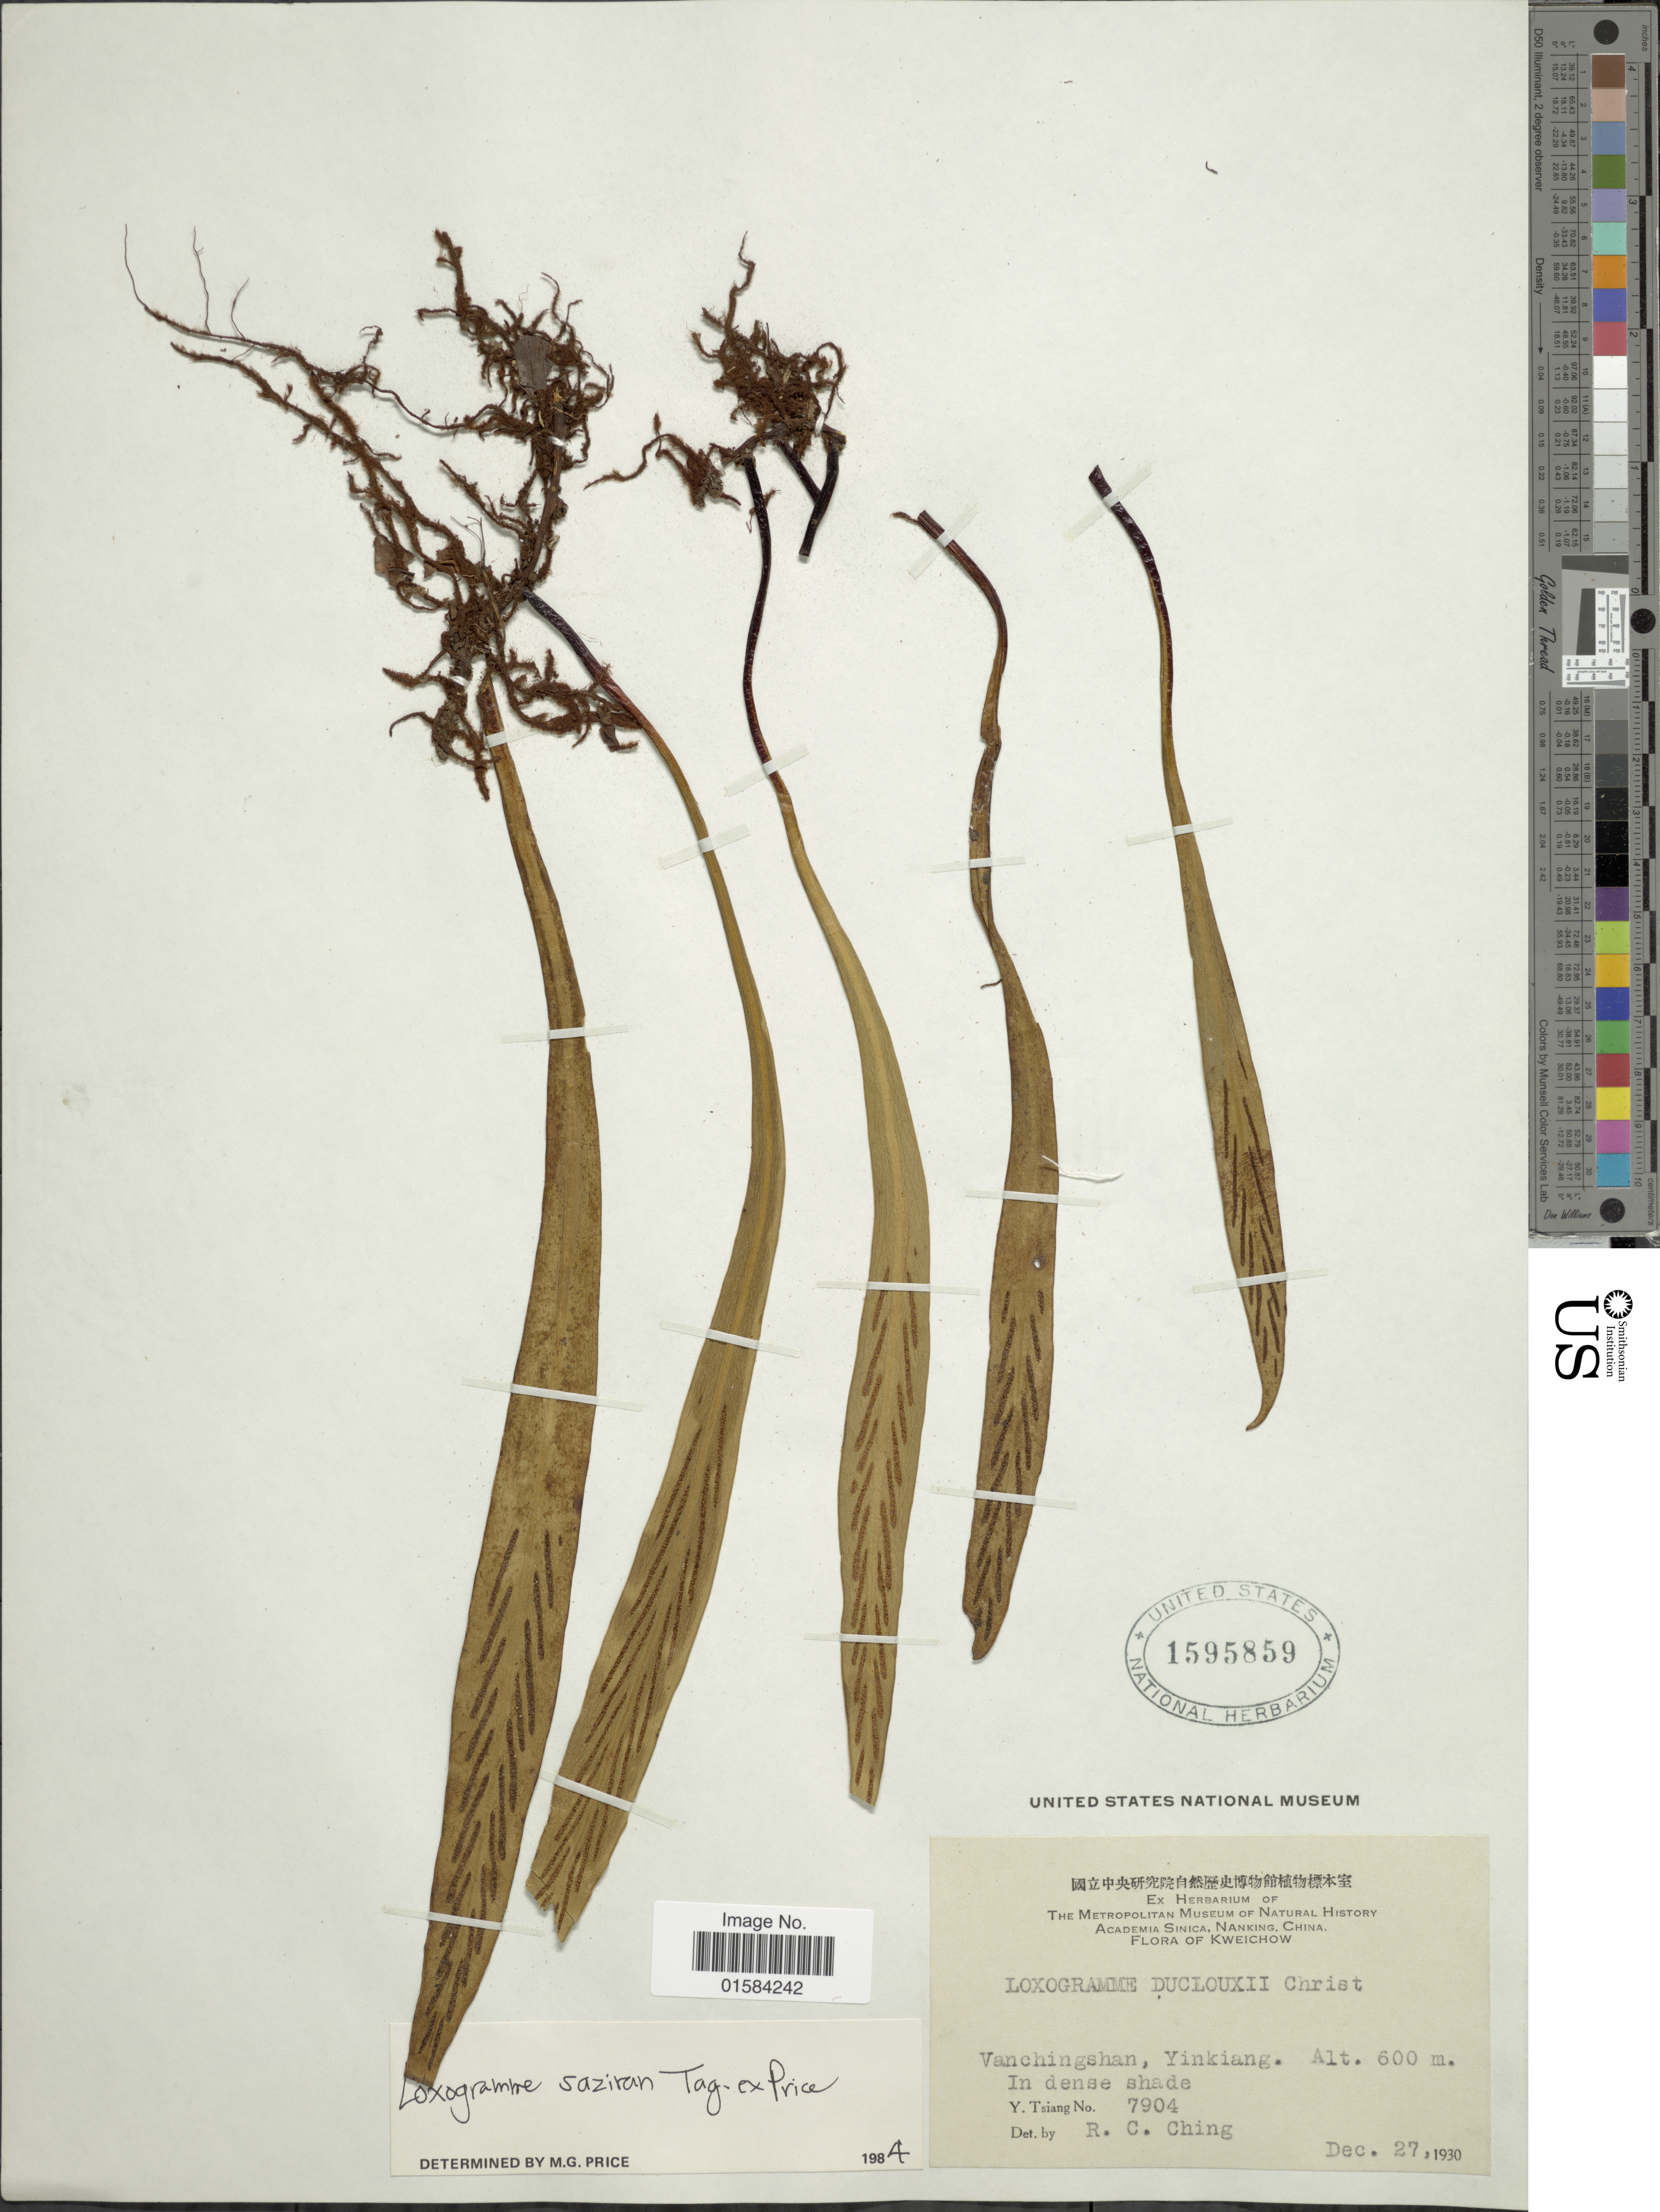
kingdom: Plantae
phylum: Tracheophyta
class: Polypodiopsida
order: Polypodiales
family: Polypodiaceae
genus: Loxogramme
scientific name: Loxogramme saziran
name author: Tagawa ex M.G. Price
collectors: Y. Tsiang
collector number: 7904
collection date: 1930-12-27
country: China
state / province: Guizhou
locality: Kweichow, Vanchingshan, Yinkiang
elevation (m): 600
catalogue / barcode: US 1595859